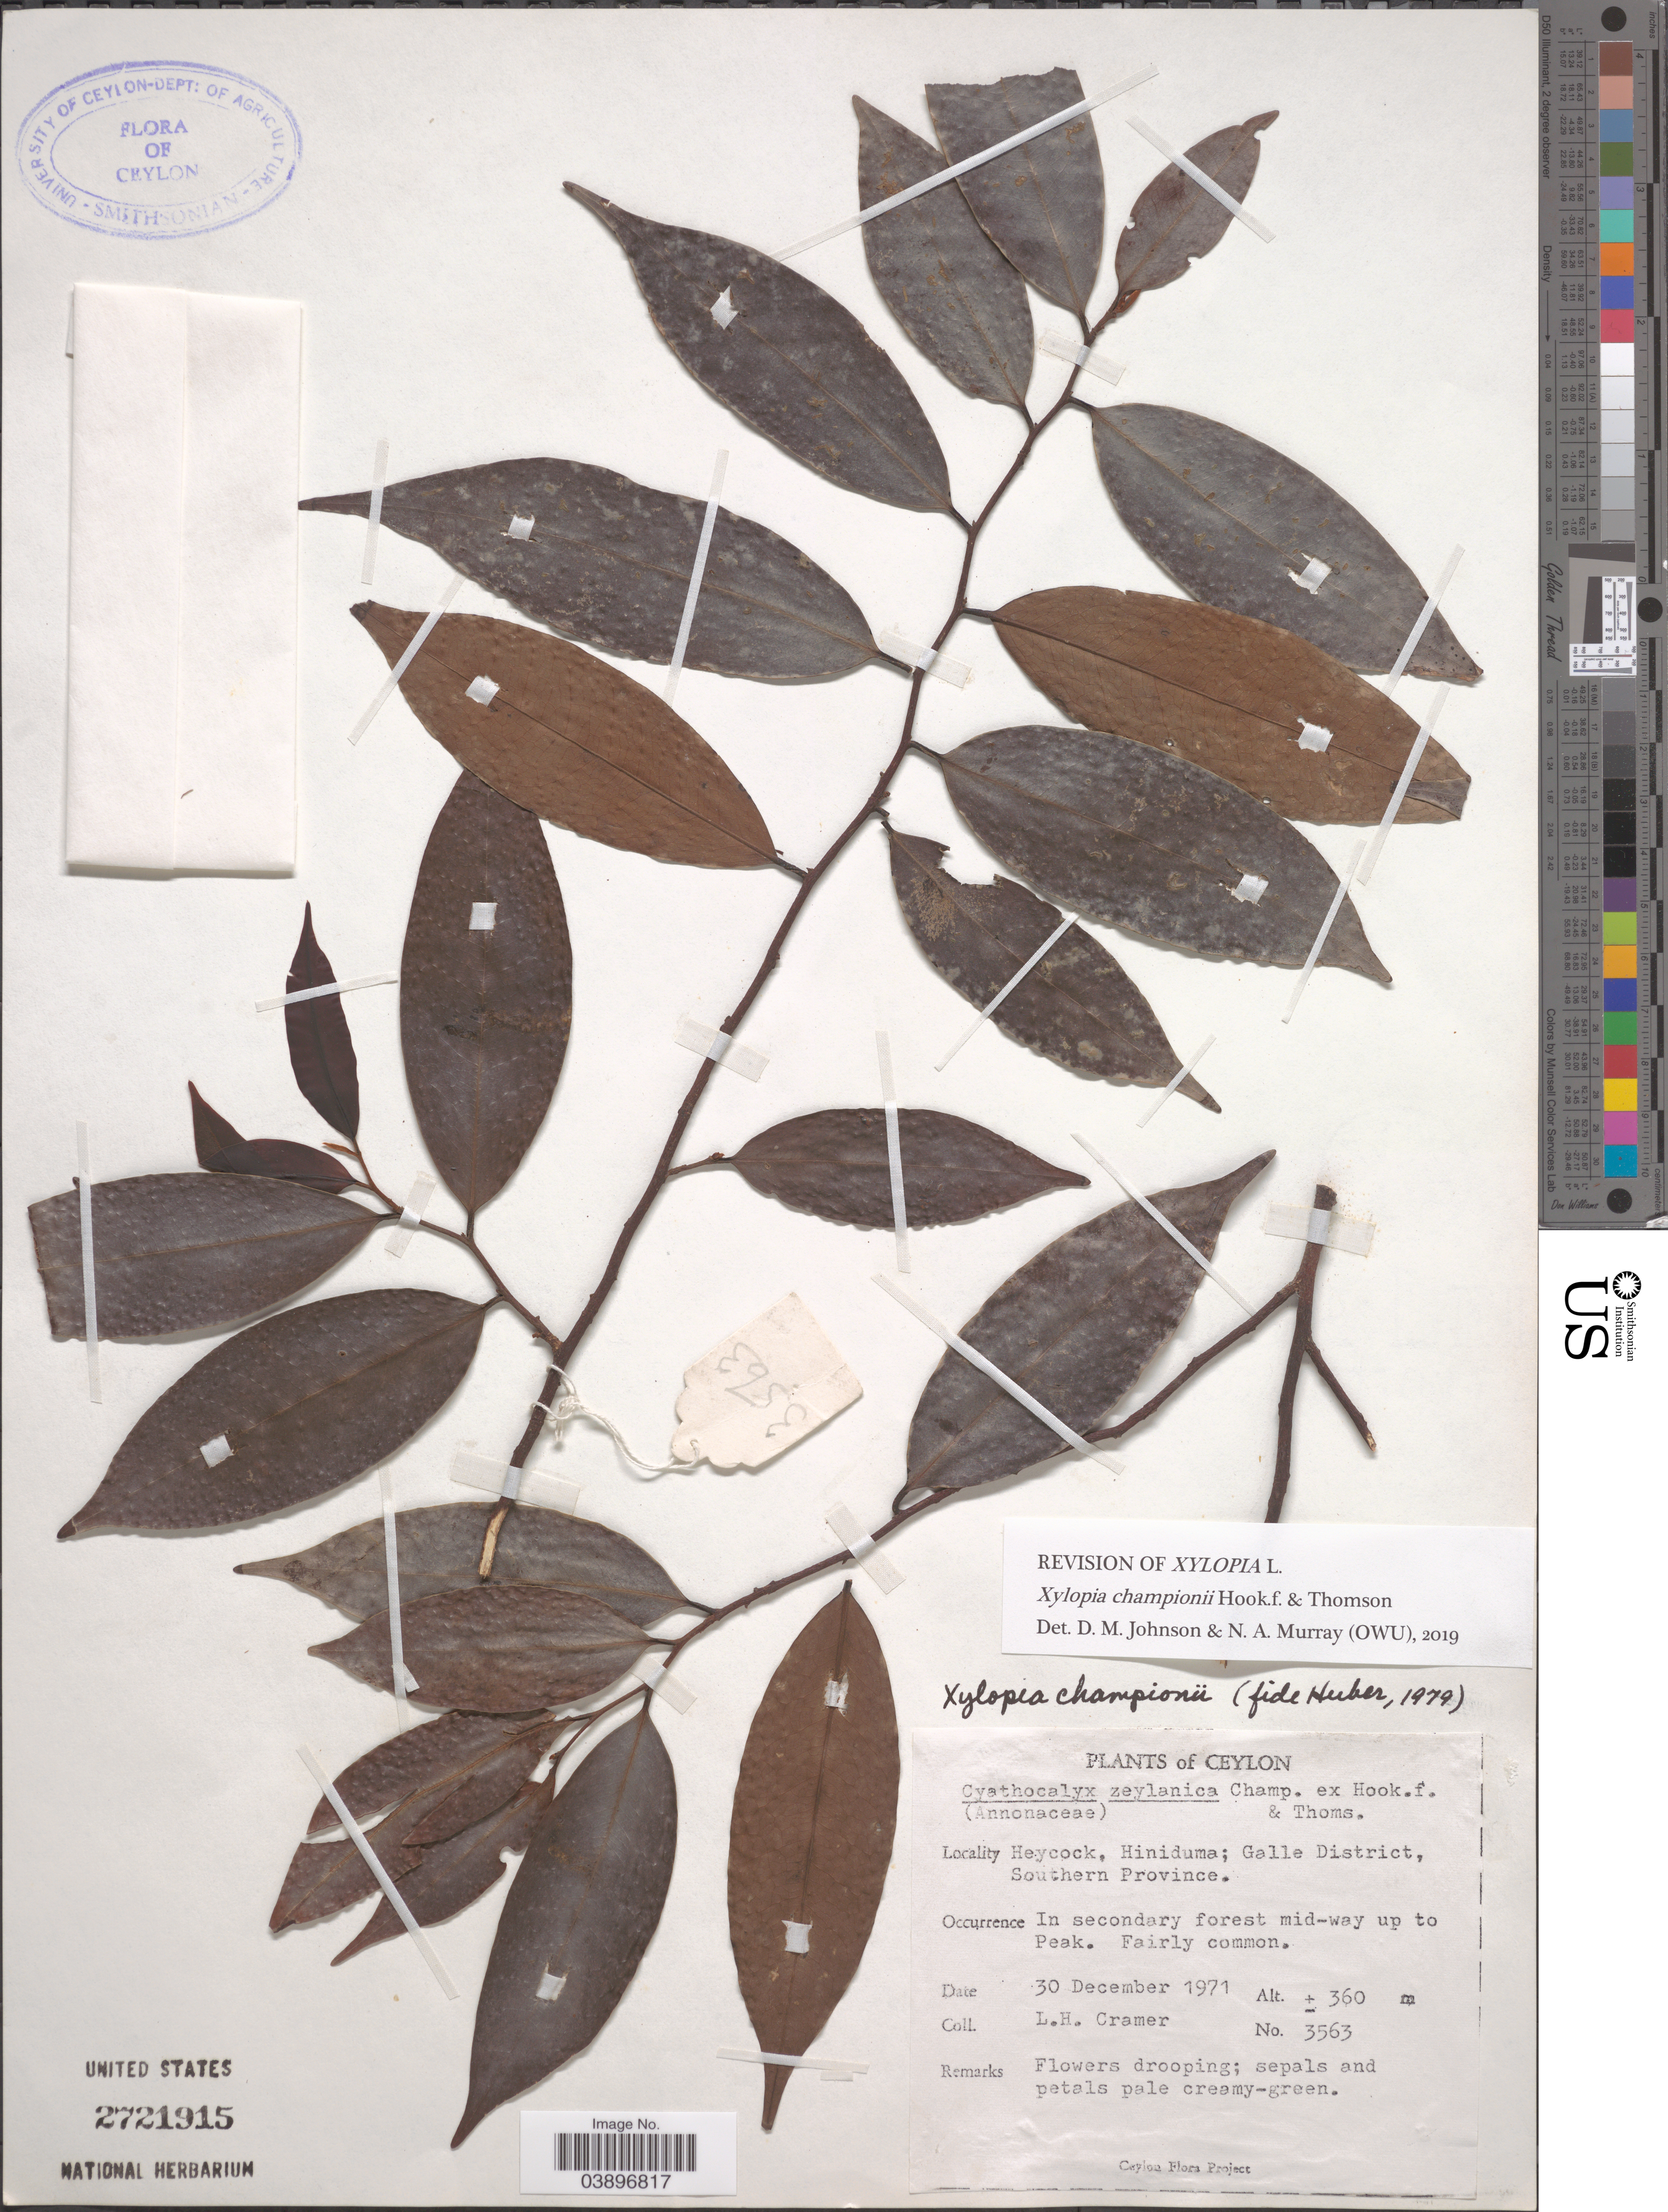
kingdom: Plantae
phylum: Tracheophyta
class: Magnoliopsida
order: Magnoliales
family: Annonaceae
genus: Xylopia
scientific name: Xylopia championii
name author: Hook. f. & Thomson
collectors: L. H. Cramer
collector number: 3563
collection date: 1971-12-30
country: Sri Lanka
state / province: Southern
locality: Ceylon. Heycock, Hiniduma; Galle District. In seondary forest mid-way up to Peak.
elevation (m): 360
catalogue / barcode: US 2721915